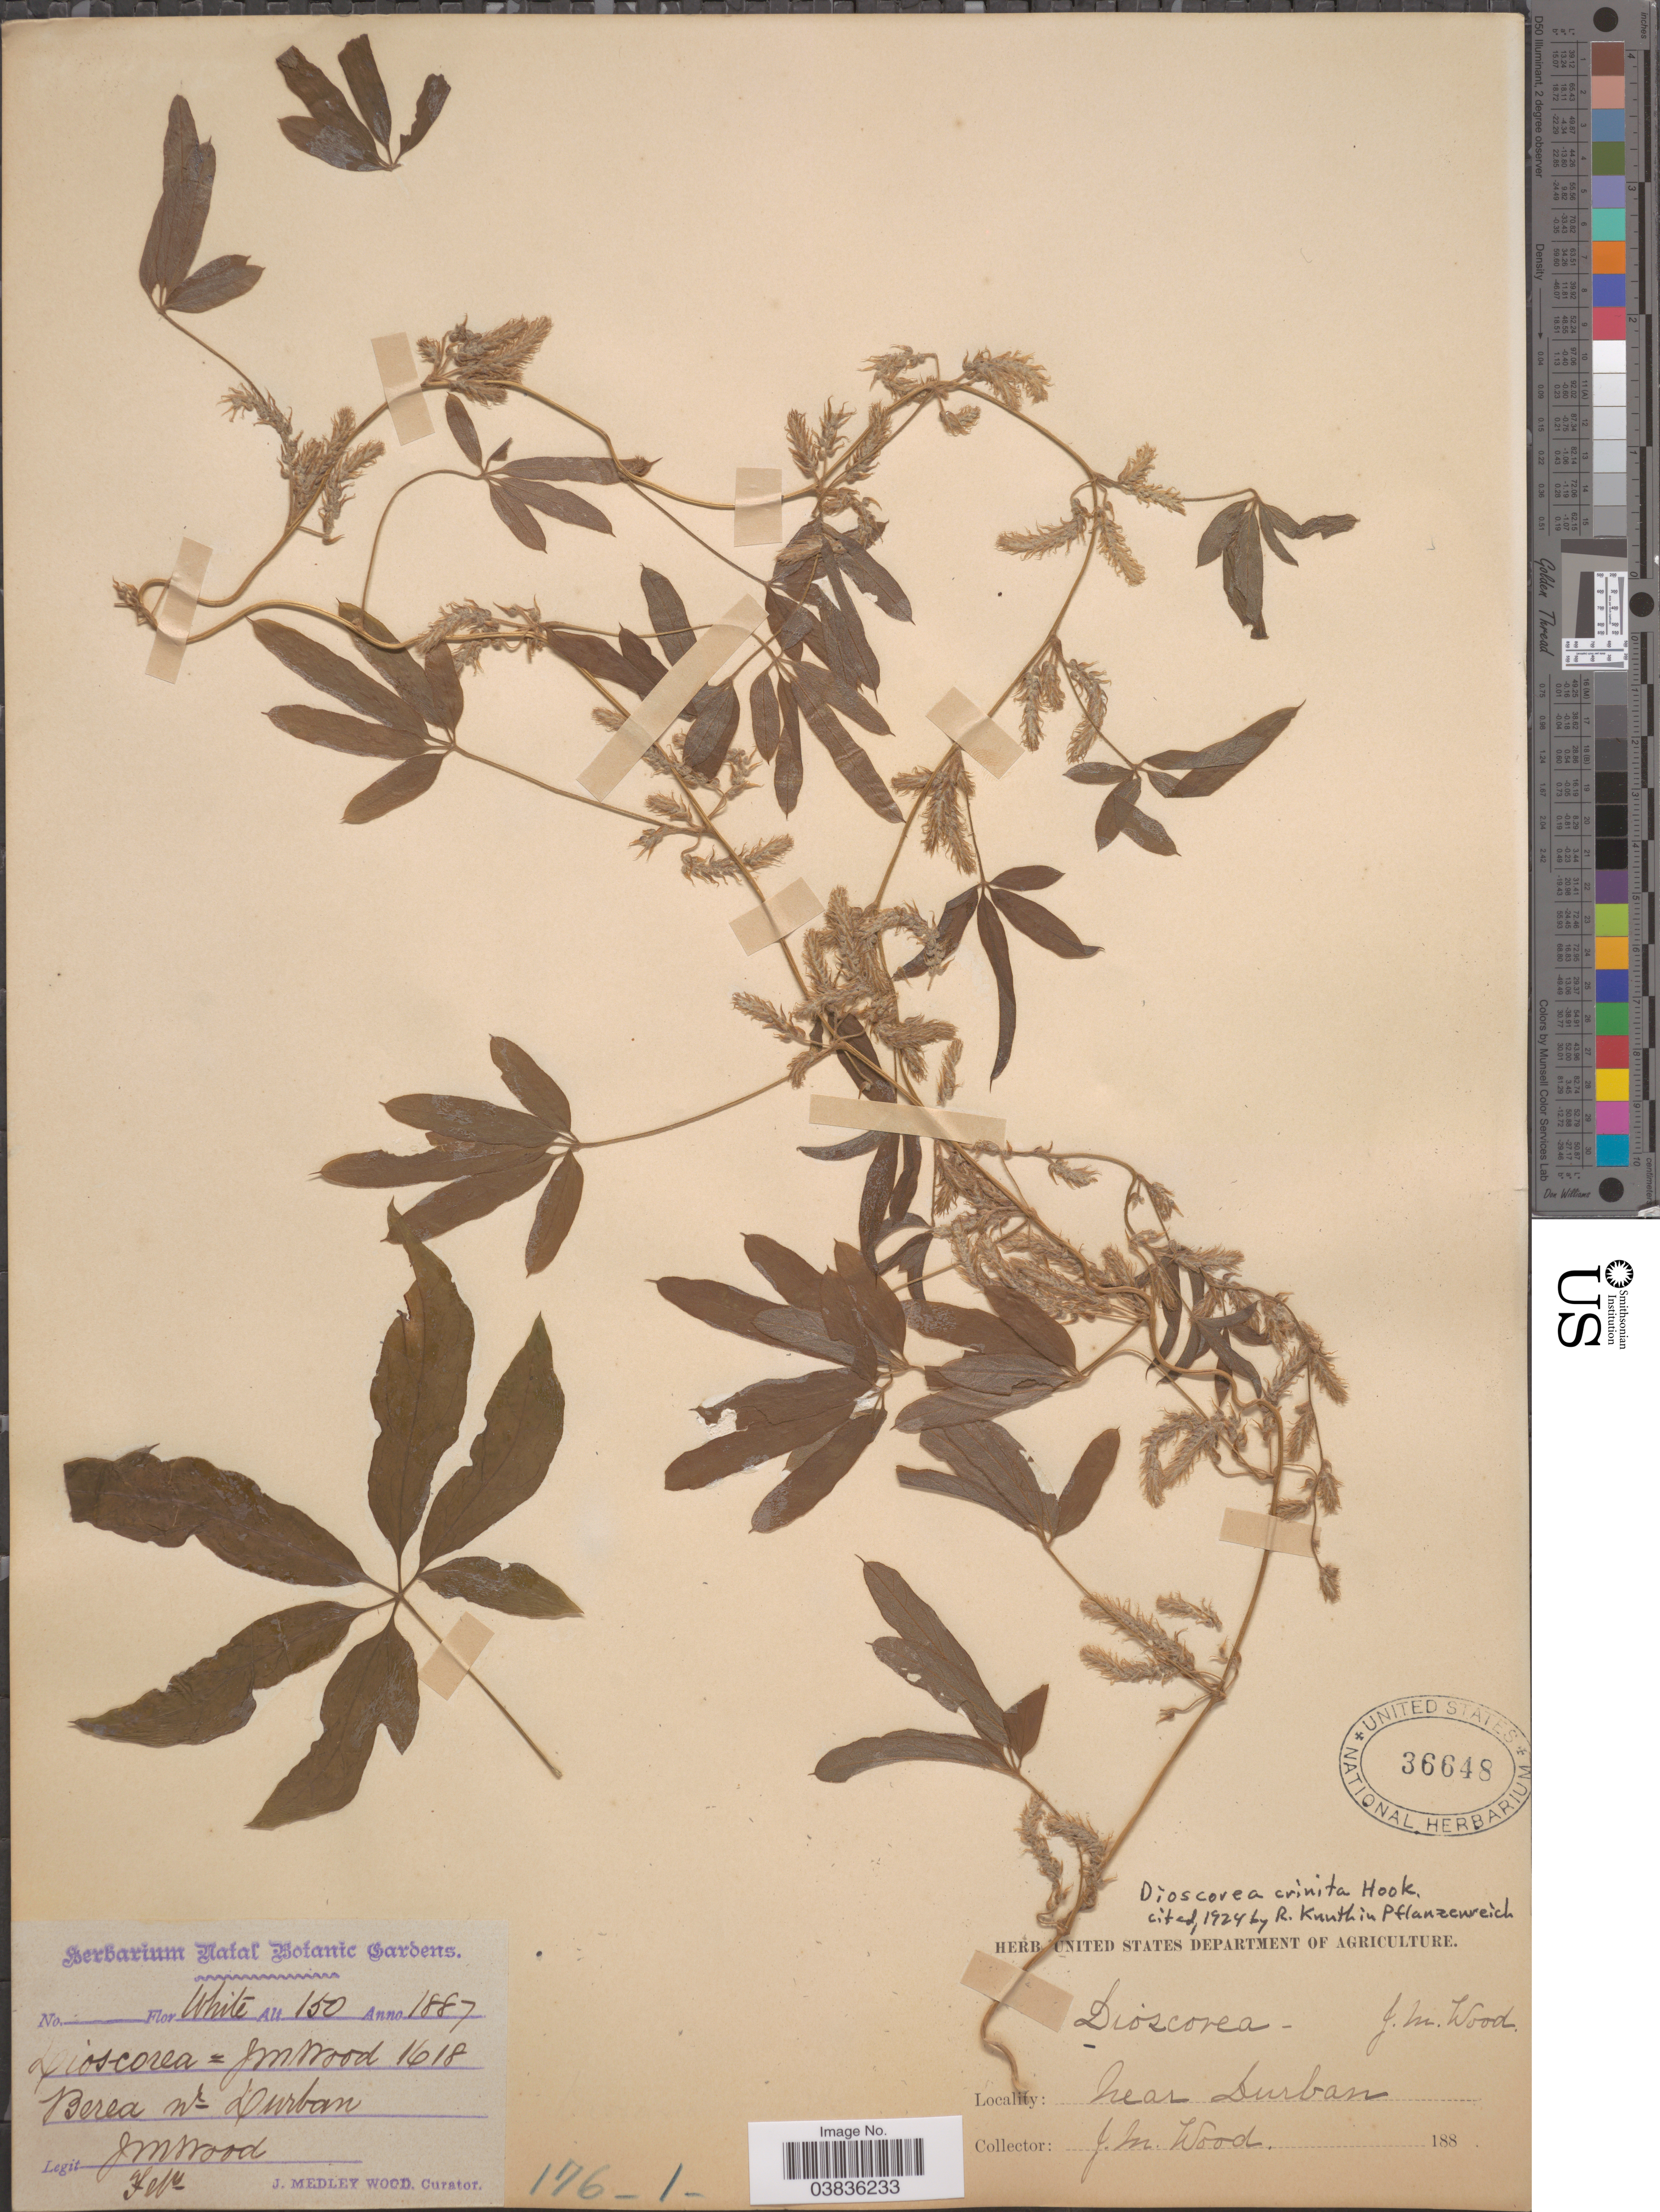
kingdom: Plantae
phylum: Tracheophyta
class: Liliopsida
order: Dioscoreales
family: Dioscoreaceae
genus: Dioscorea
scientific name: Dioscorea crinita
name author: Hook. f.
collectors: J. M. Wood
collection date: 1887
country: South Africa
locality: Berea Near Durban.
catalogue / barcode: US 36648